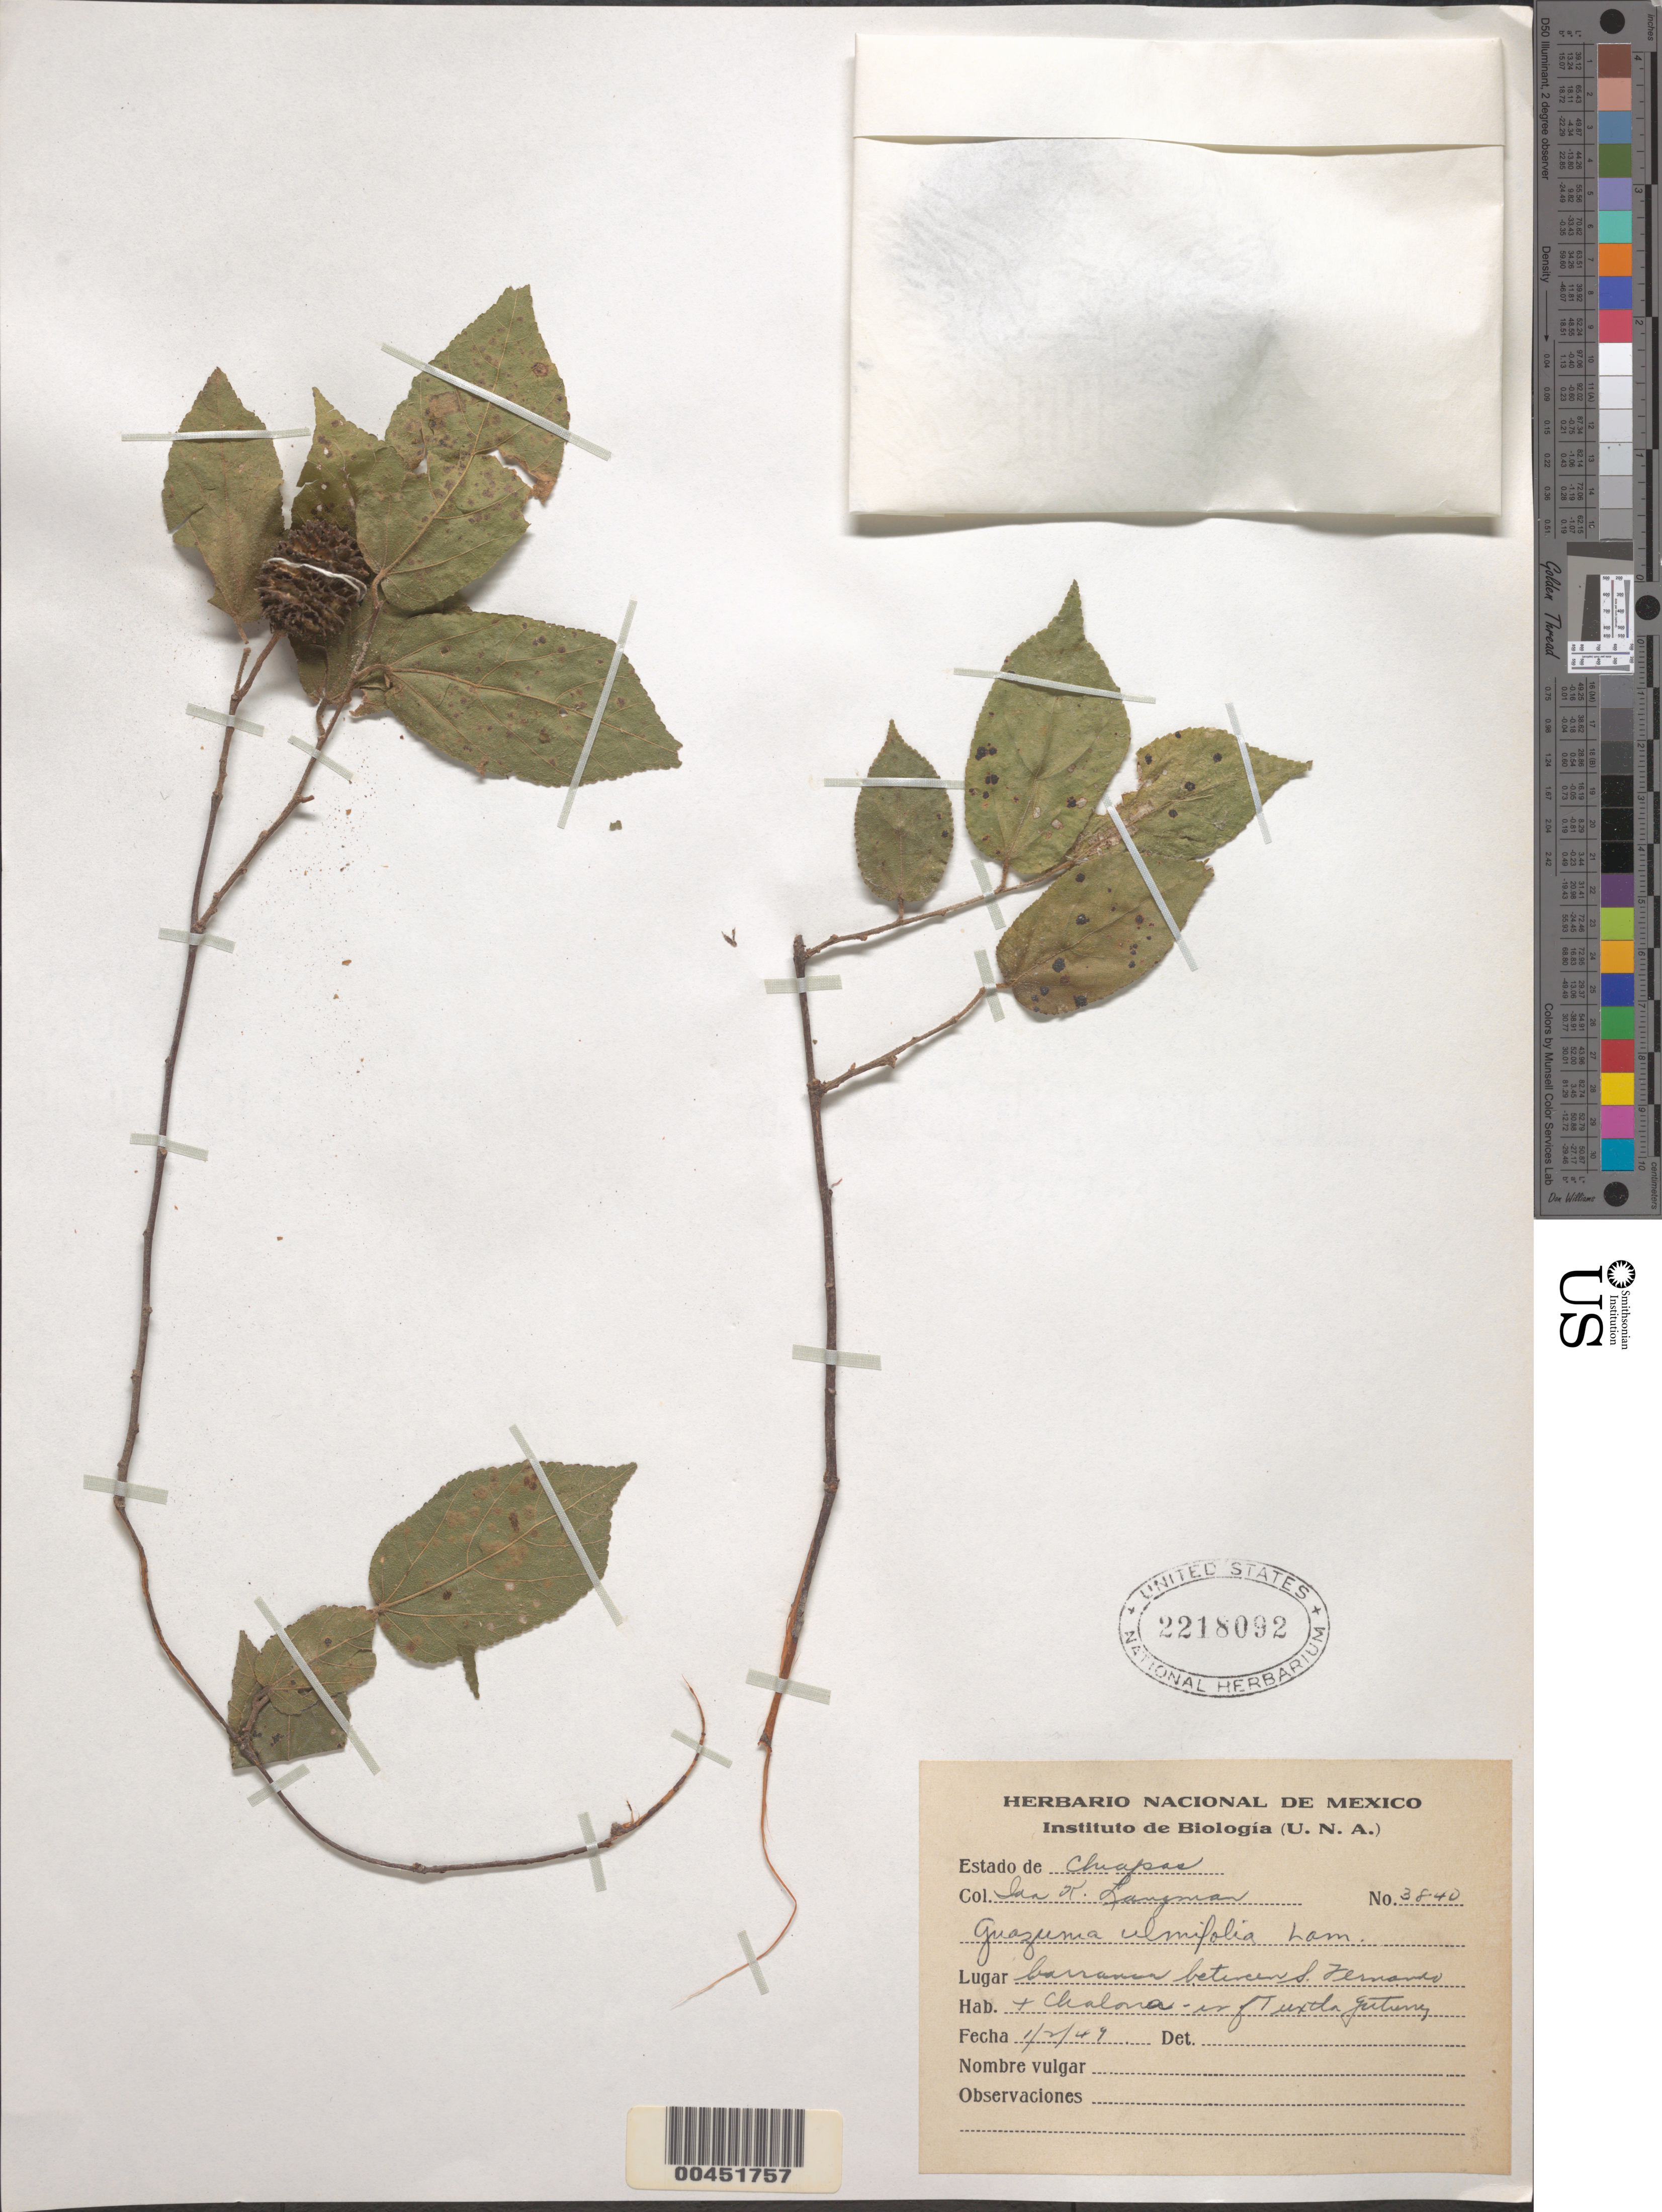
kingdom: Plantae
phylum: Tracheophyta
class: Magnoliopsida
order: Malvales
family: Malvaceae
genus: Guazuma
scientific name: Guazuma ulmifolia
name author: Lam.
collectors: I. Langman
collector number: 3840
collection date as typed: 01 Feb 1949 or 02 Jan 1949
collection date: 1949-01-02 or 1949-02-01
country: Mexico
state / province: Yucatán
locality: between S. Fernando and Chalona - Tuxtla Gutierrez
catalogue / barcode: US 2218092